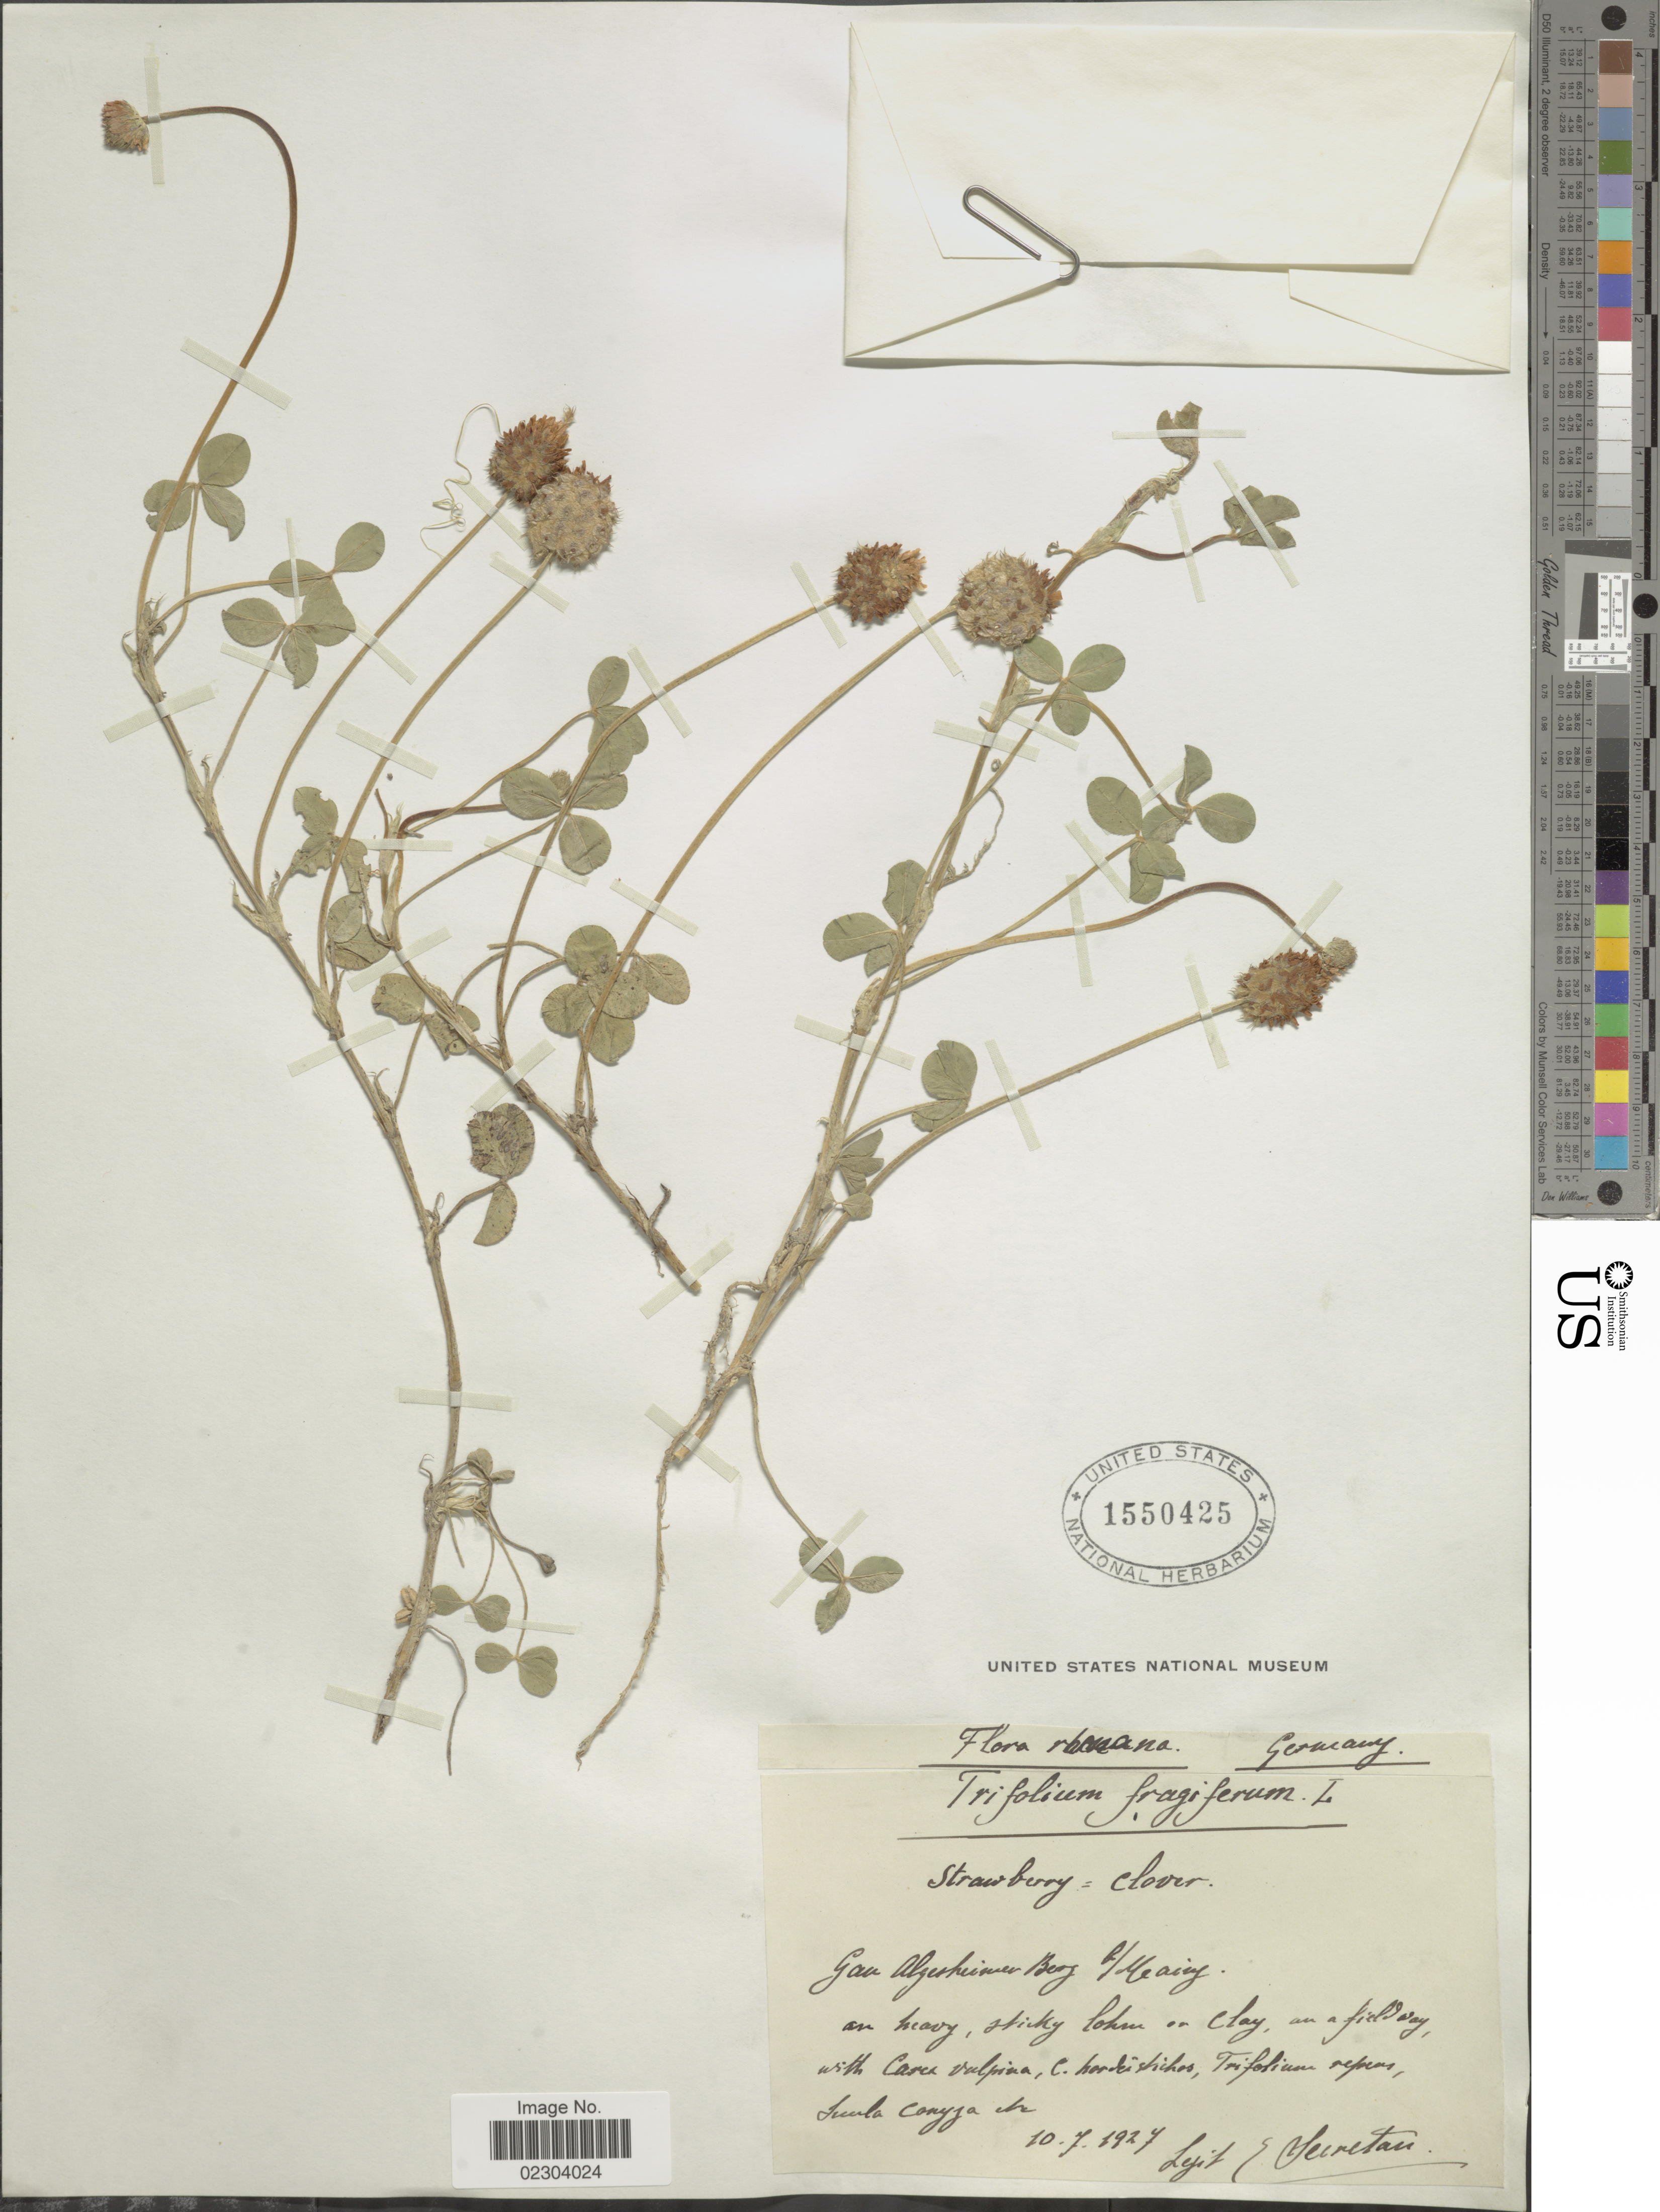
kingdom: Plantae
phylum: Tracheophyta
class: Magnoliopsida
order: Fabales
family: Fabaceae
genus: Trifolium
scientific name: Trifolium fragiferum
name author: L.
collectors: E. Secretan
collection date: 1927-07-10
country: Germany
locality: Opn heavy, sticky, lohn on Clay and field [interpreted]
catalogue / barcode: US 1550425